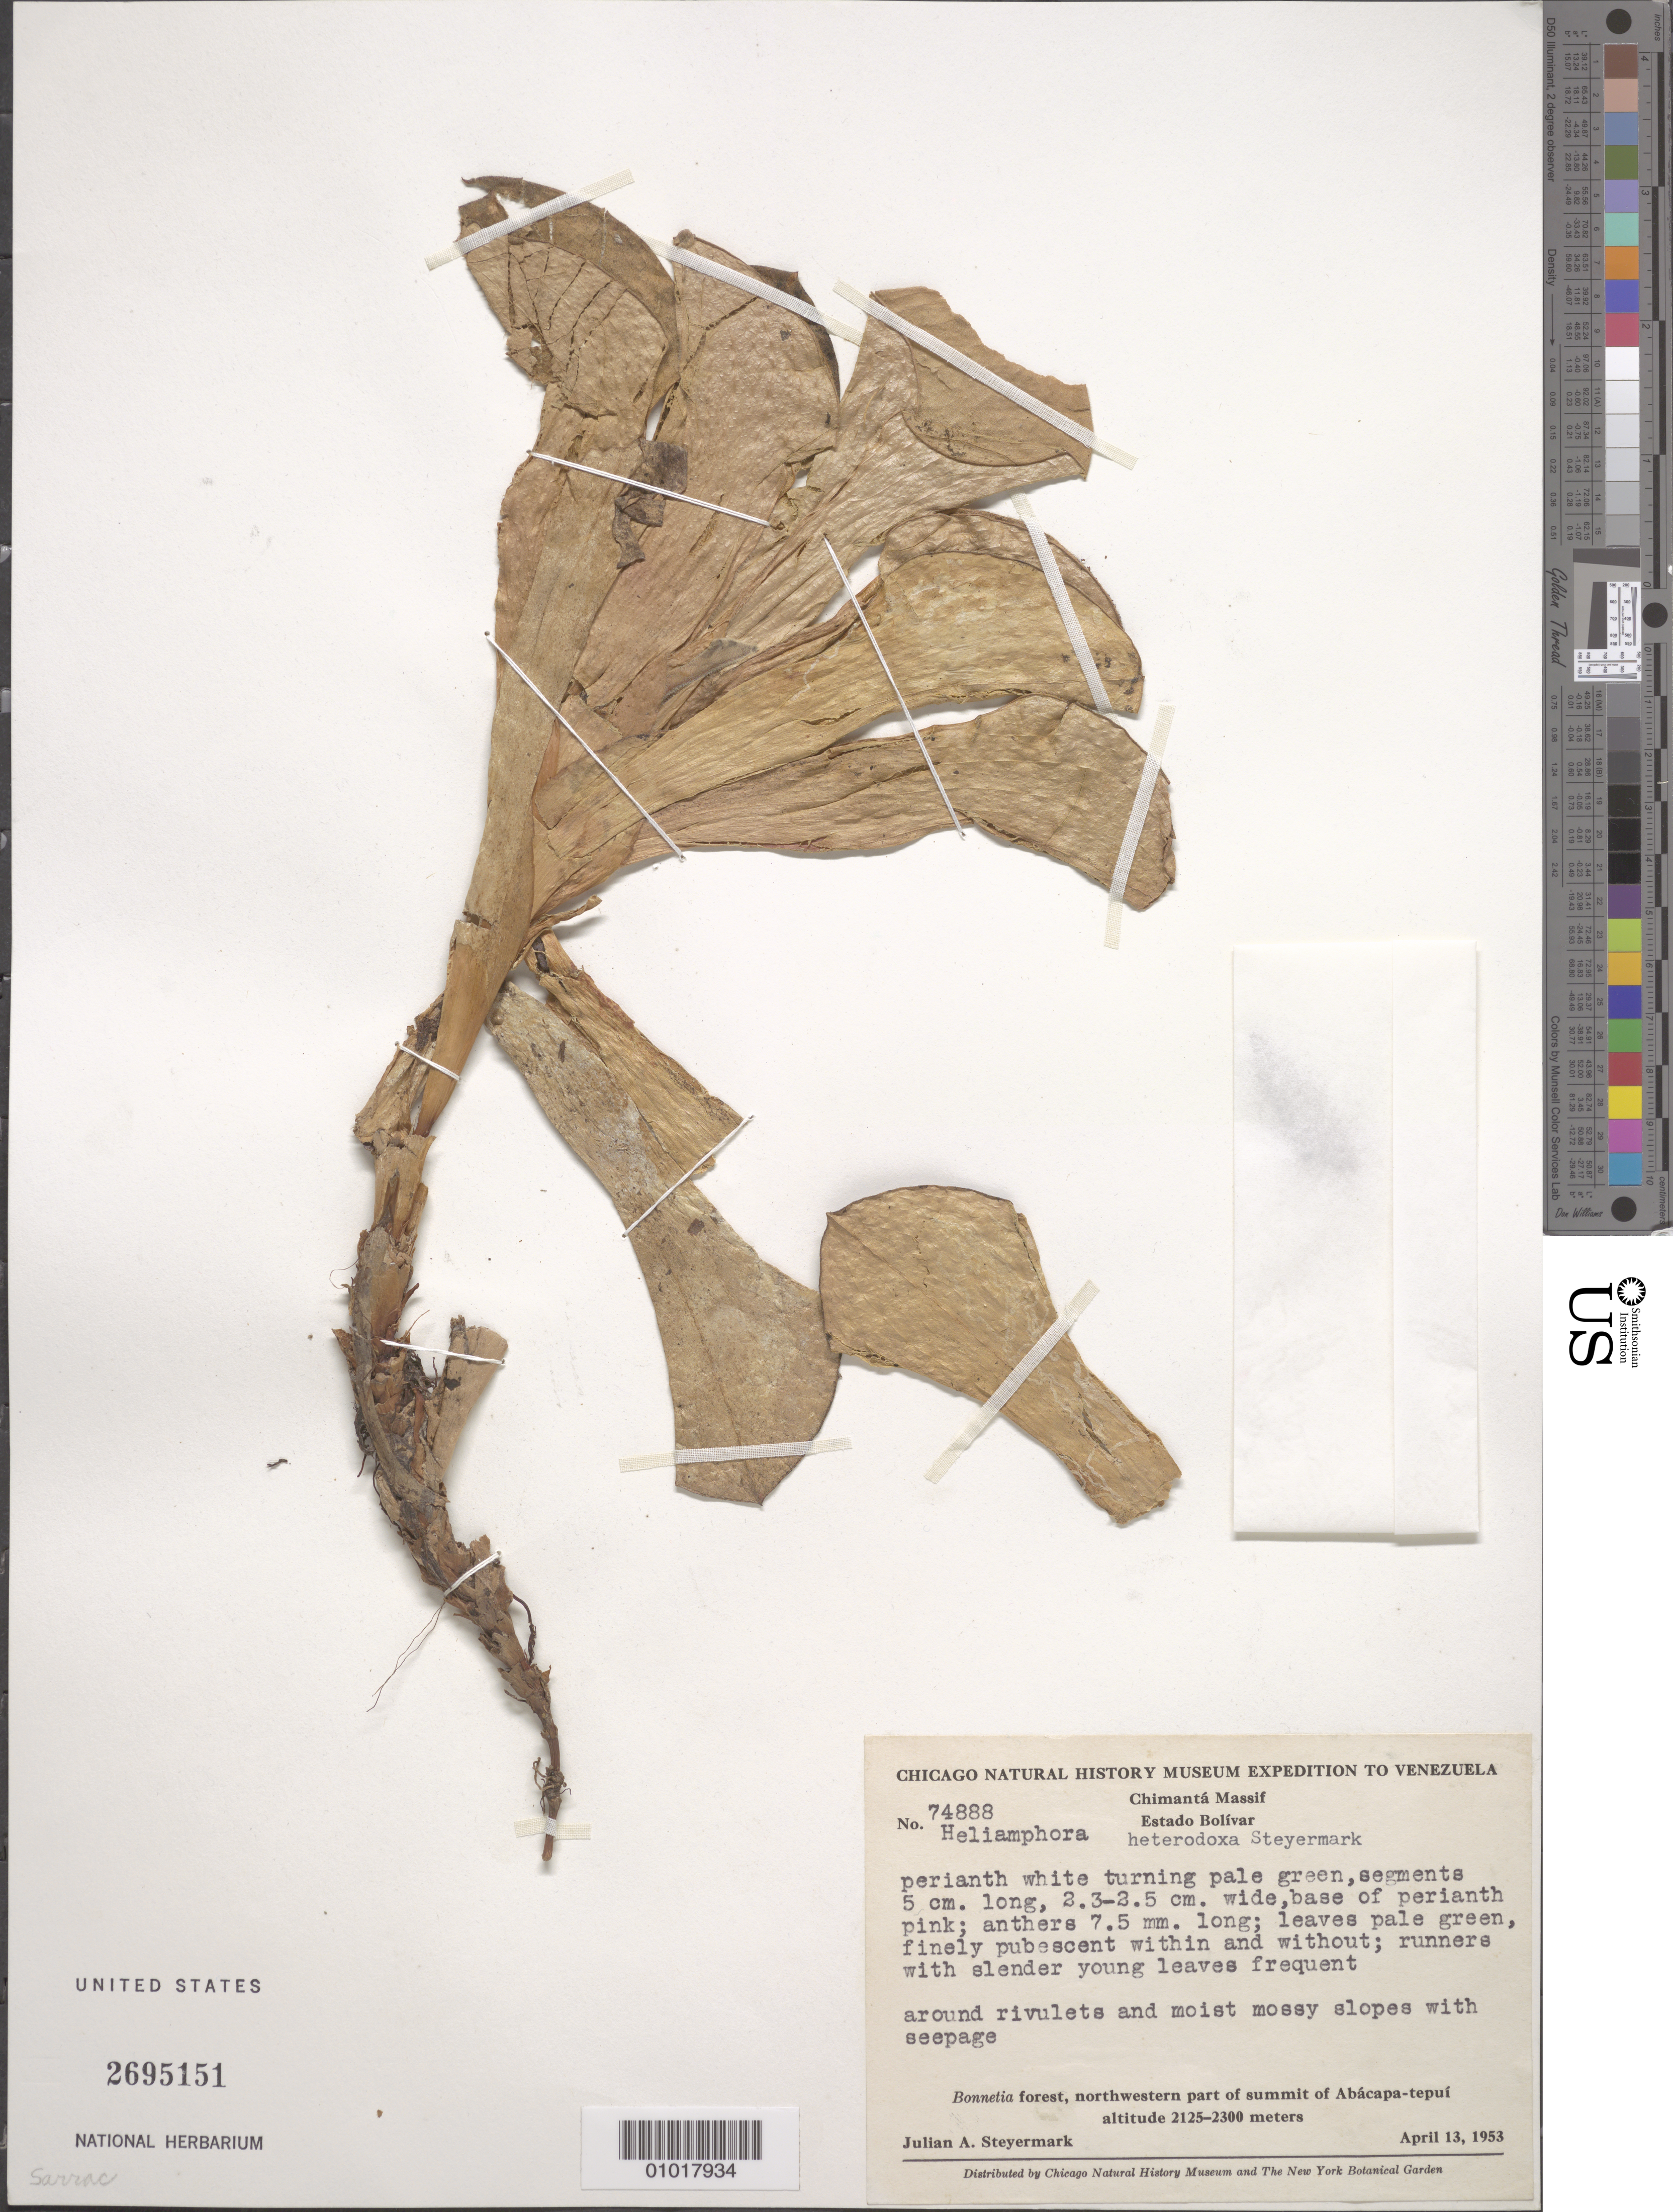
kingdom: Plantae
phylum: Tracheophyta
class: Magnoliopsida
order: Ericales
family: Sarraceniaceae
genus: Heliamphora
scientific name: Heliamphora heterodoxa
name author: Steyerm.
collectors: J. Steyermark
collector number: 74888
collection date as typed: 13-Apr-53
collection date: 1953-04-13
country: Venezuela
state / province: Bolívar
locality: Bonnetia forest, northwestern part of summit of Abacapa-tepui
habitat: Along rivulets and moist mossy slopes with seepage.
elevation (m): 2125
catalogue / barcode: US 2695151